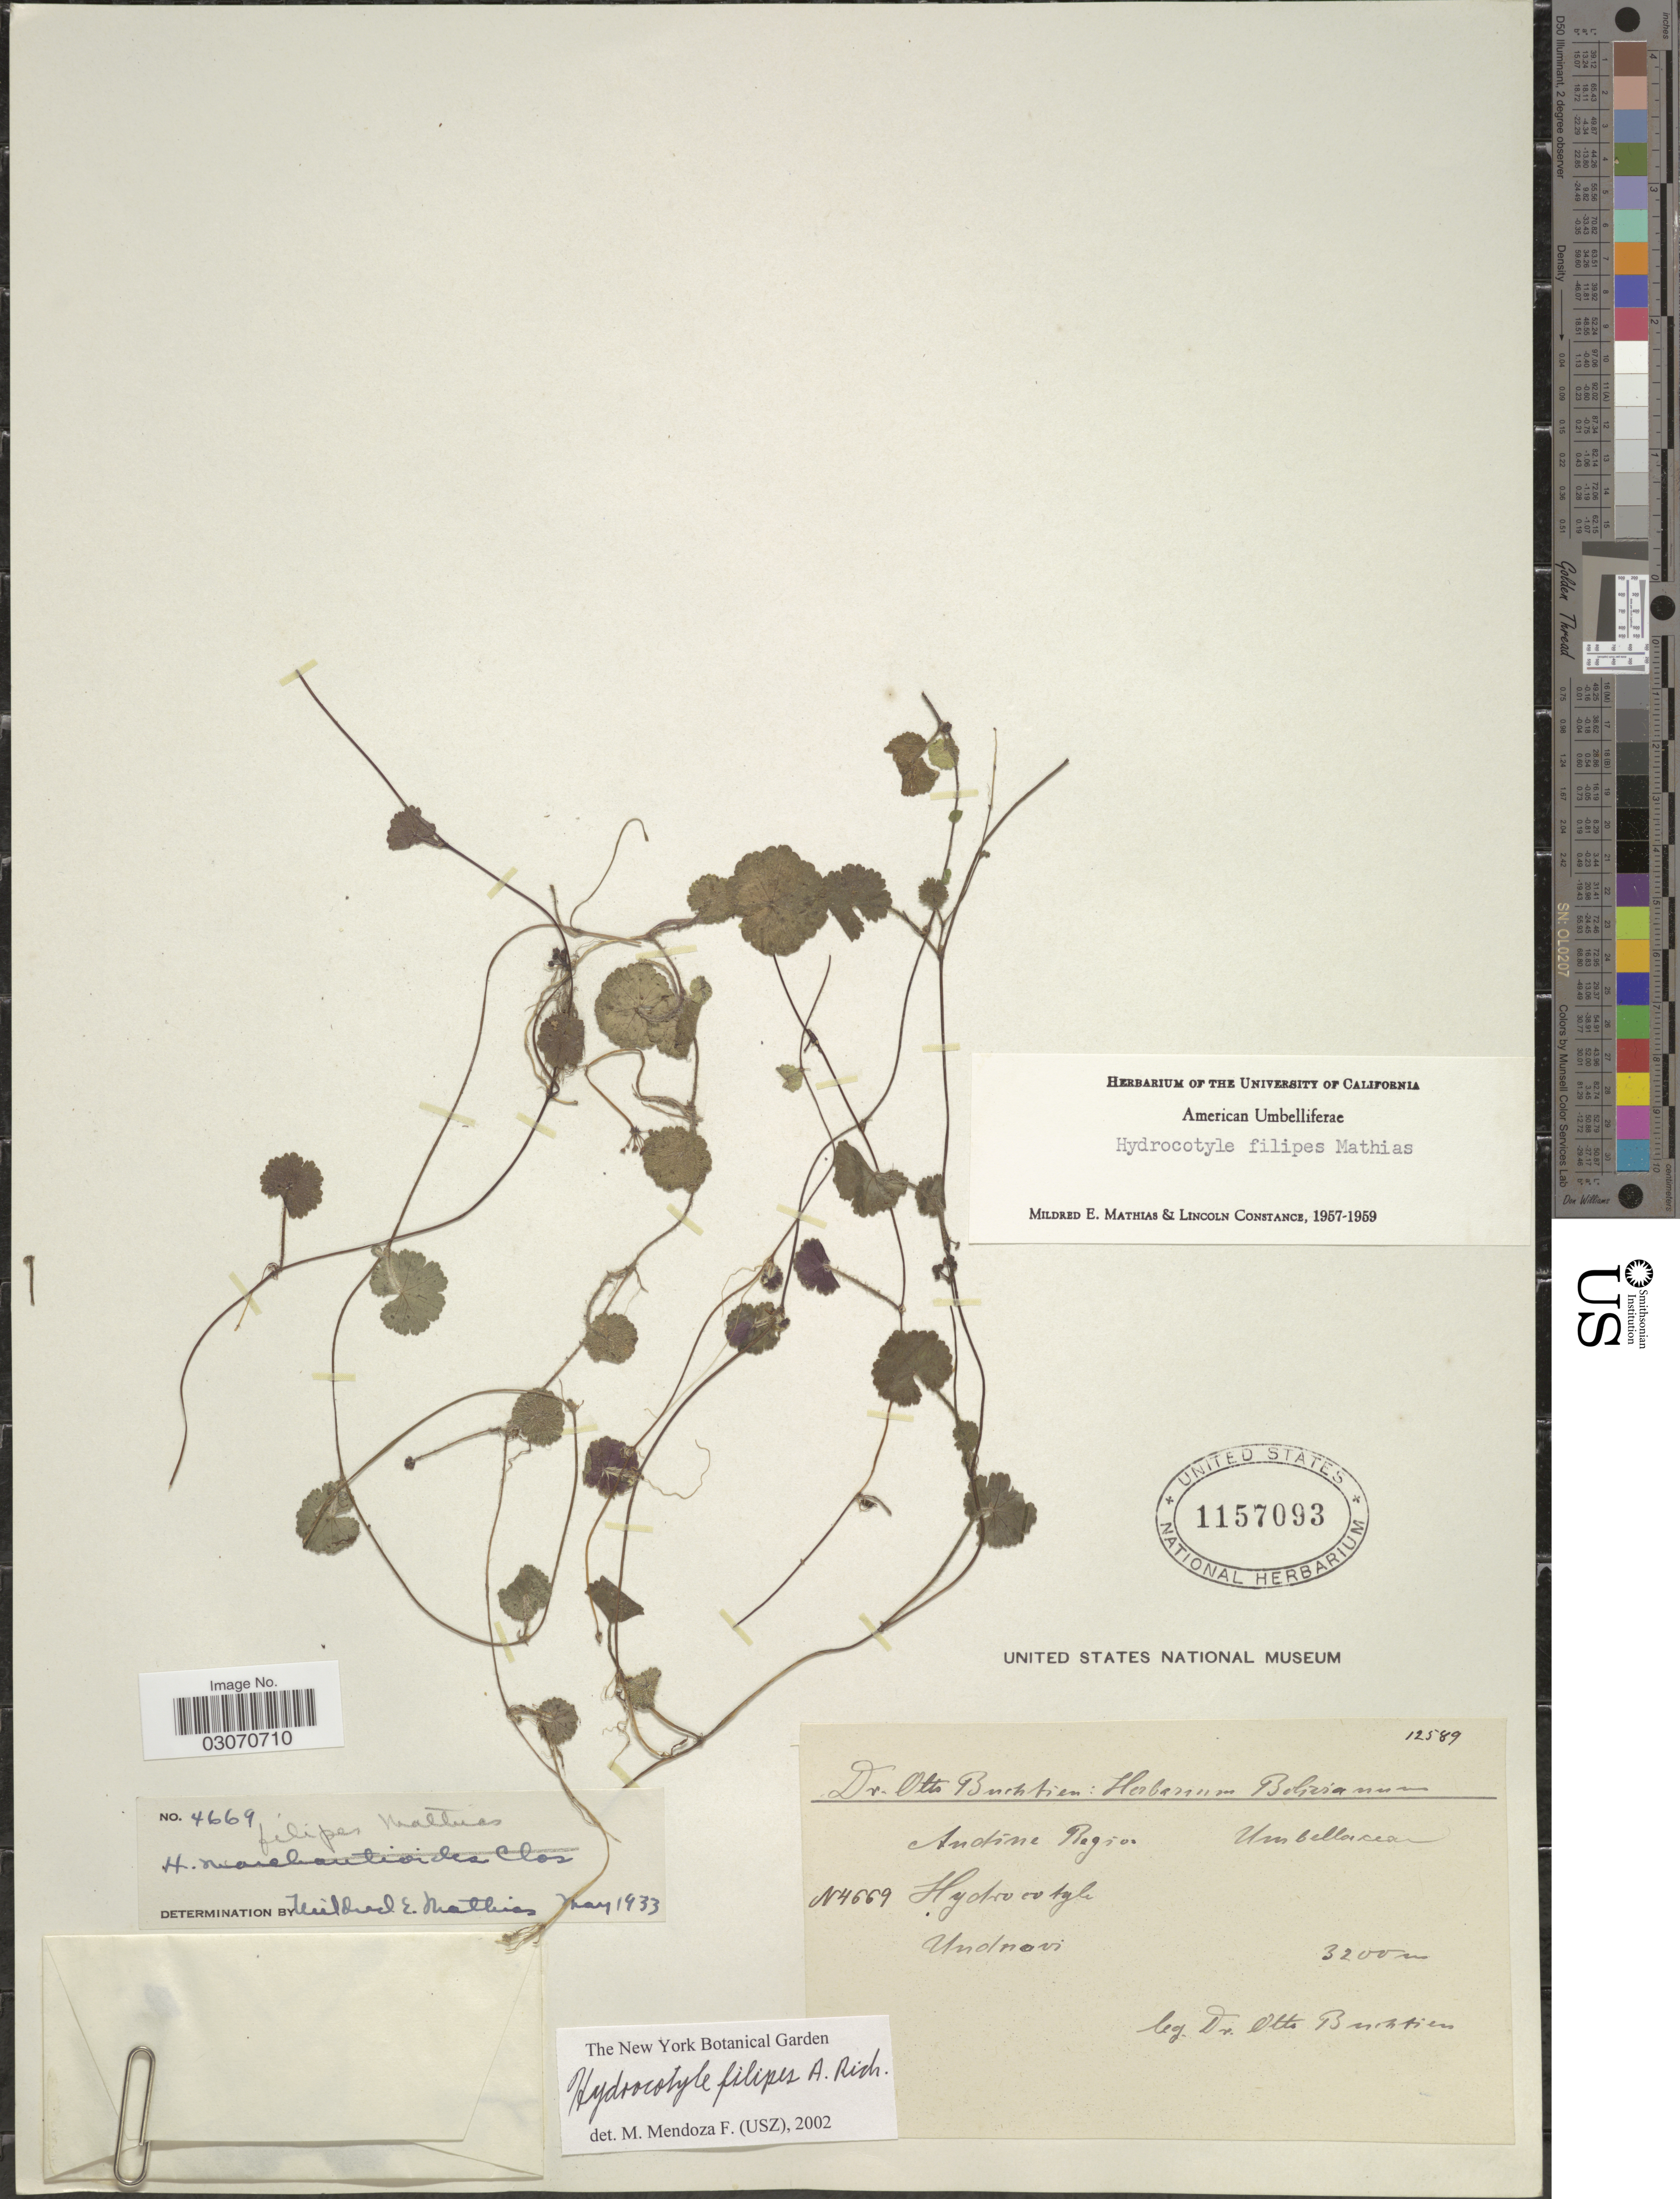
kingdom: Plantae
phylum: Tracheophyta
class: Magnoliopsida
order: Apiales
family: Araliaceae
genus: Hydrocotyle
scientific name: Hydrocotyle filipes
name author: Mathias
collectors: O. Buchtien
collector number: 4669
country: Bolivia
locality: Andine Region. Unduavi.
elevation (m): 3200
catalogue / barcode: US 1157093